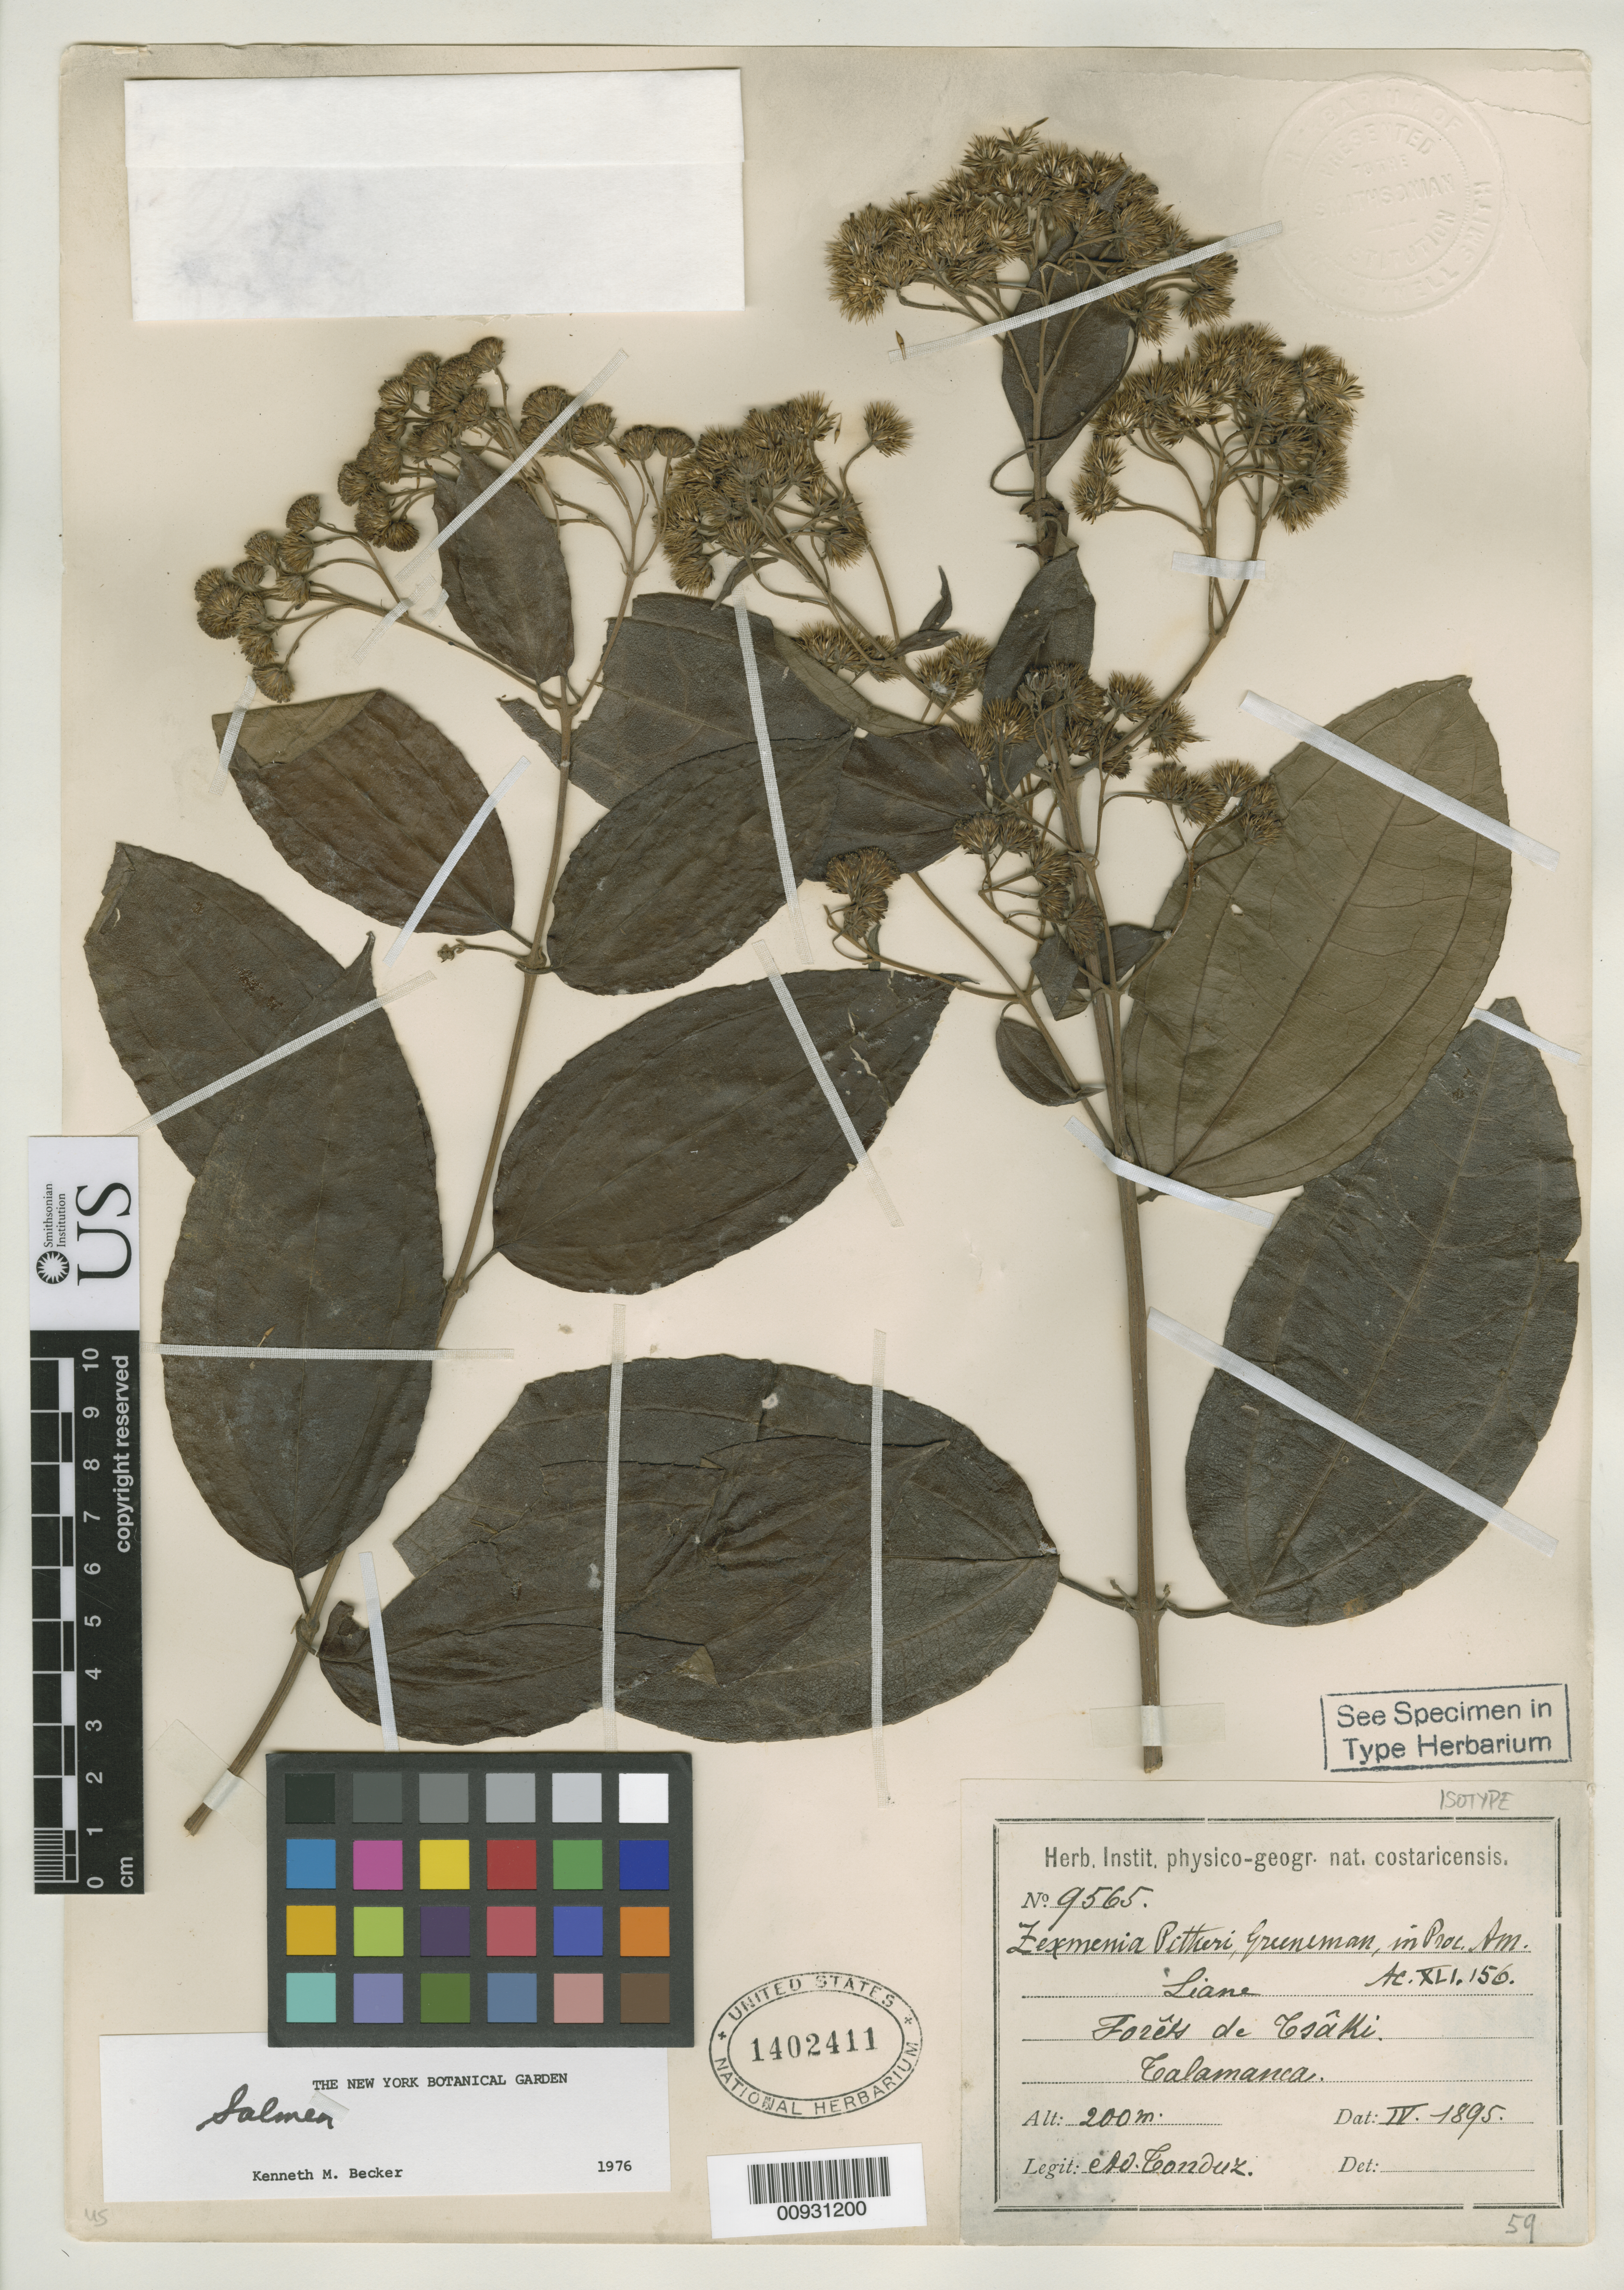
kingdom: Plantae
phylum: Tracheophyta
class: Magnoliopsida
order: Asterales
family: Asteraceae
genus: Zexmenia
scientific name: Zexmenia pittieri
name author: Greenm.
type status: Isotype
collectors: A. Tonduz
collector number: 9565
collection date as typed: Apr 1895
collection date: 1895-04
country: Costa Rica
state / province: Cartago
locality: Talamanca, Tsaki.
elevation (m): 200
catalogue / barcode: US 1402411